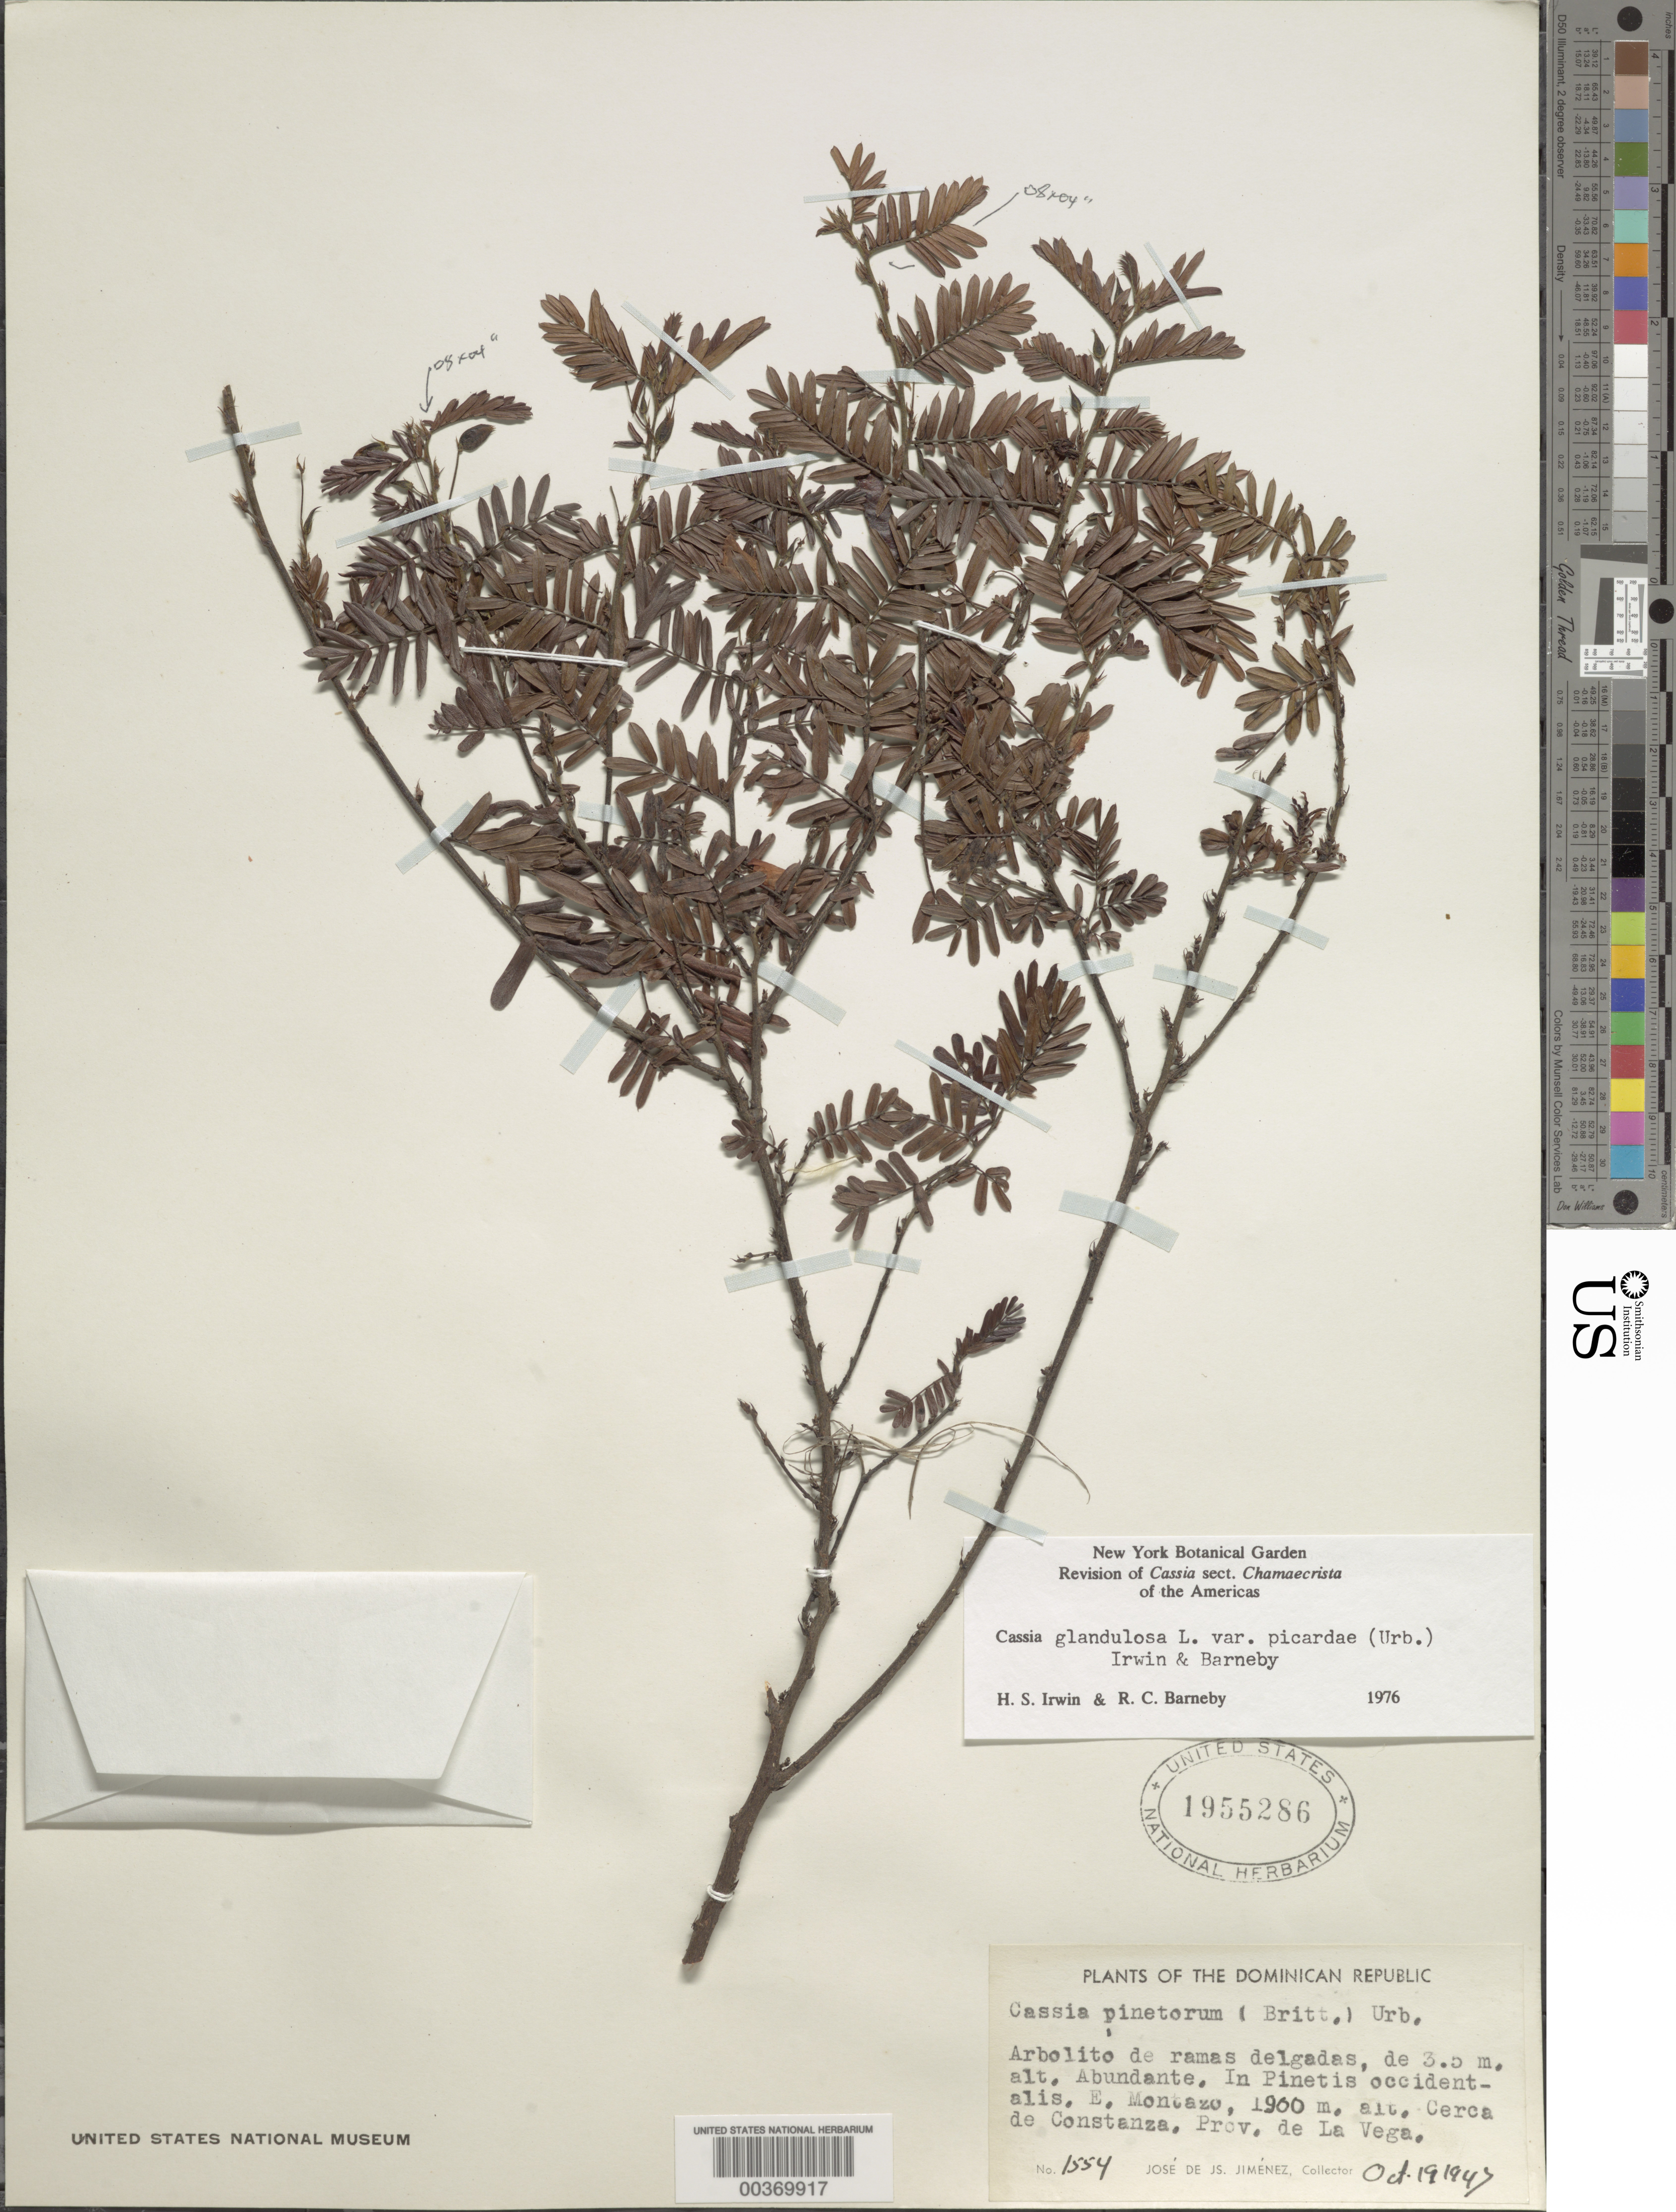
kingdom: Plantae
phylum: Tracheophyta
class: Magnoliopsida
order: Fabales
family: Fabaceae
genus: Chamaecrista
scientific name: Chamaecrista glandulosa var. picardae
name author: (Urb.) H.S. Irwin & Barneby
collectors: J. J. Jiménez Almonte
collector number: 1554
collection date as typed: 19 Oct 1947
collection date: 1947-10-19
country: Dominican Republic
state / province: La Vega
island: Hispaniola Island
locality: E. montazo; cerca de constanza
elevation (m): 1900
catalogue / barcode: US 1955286